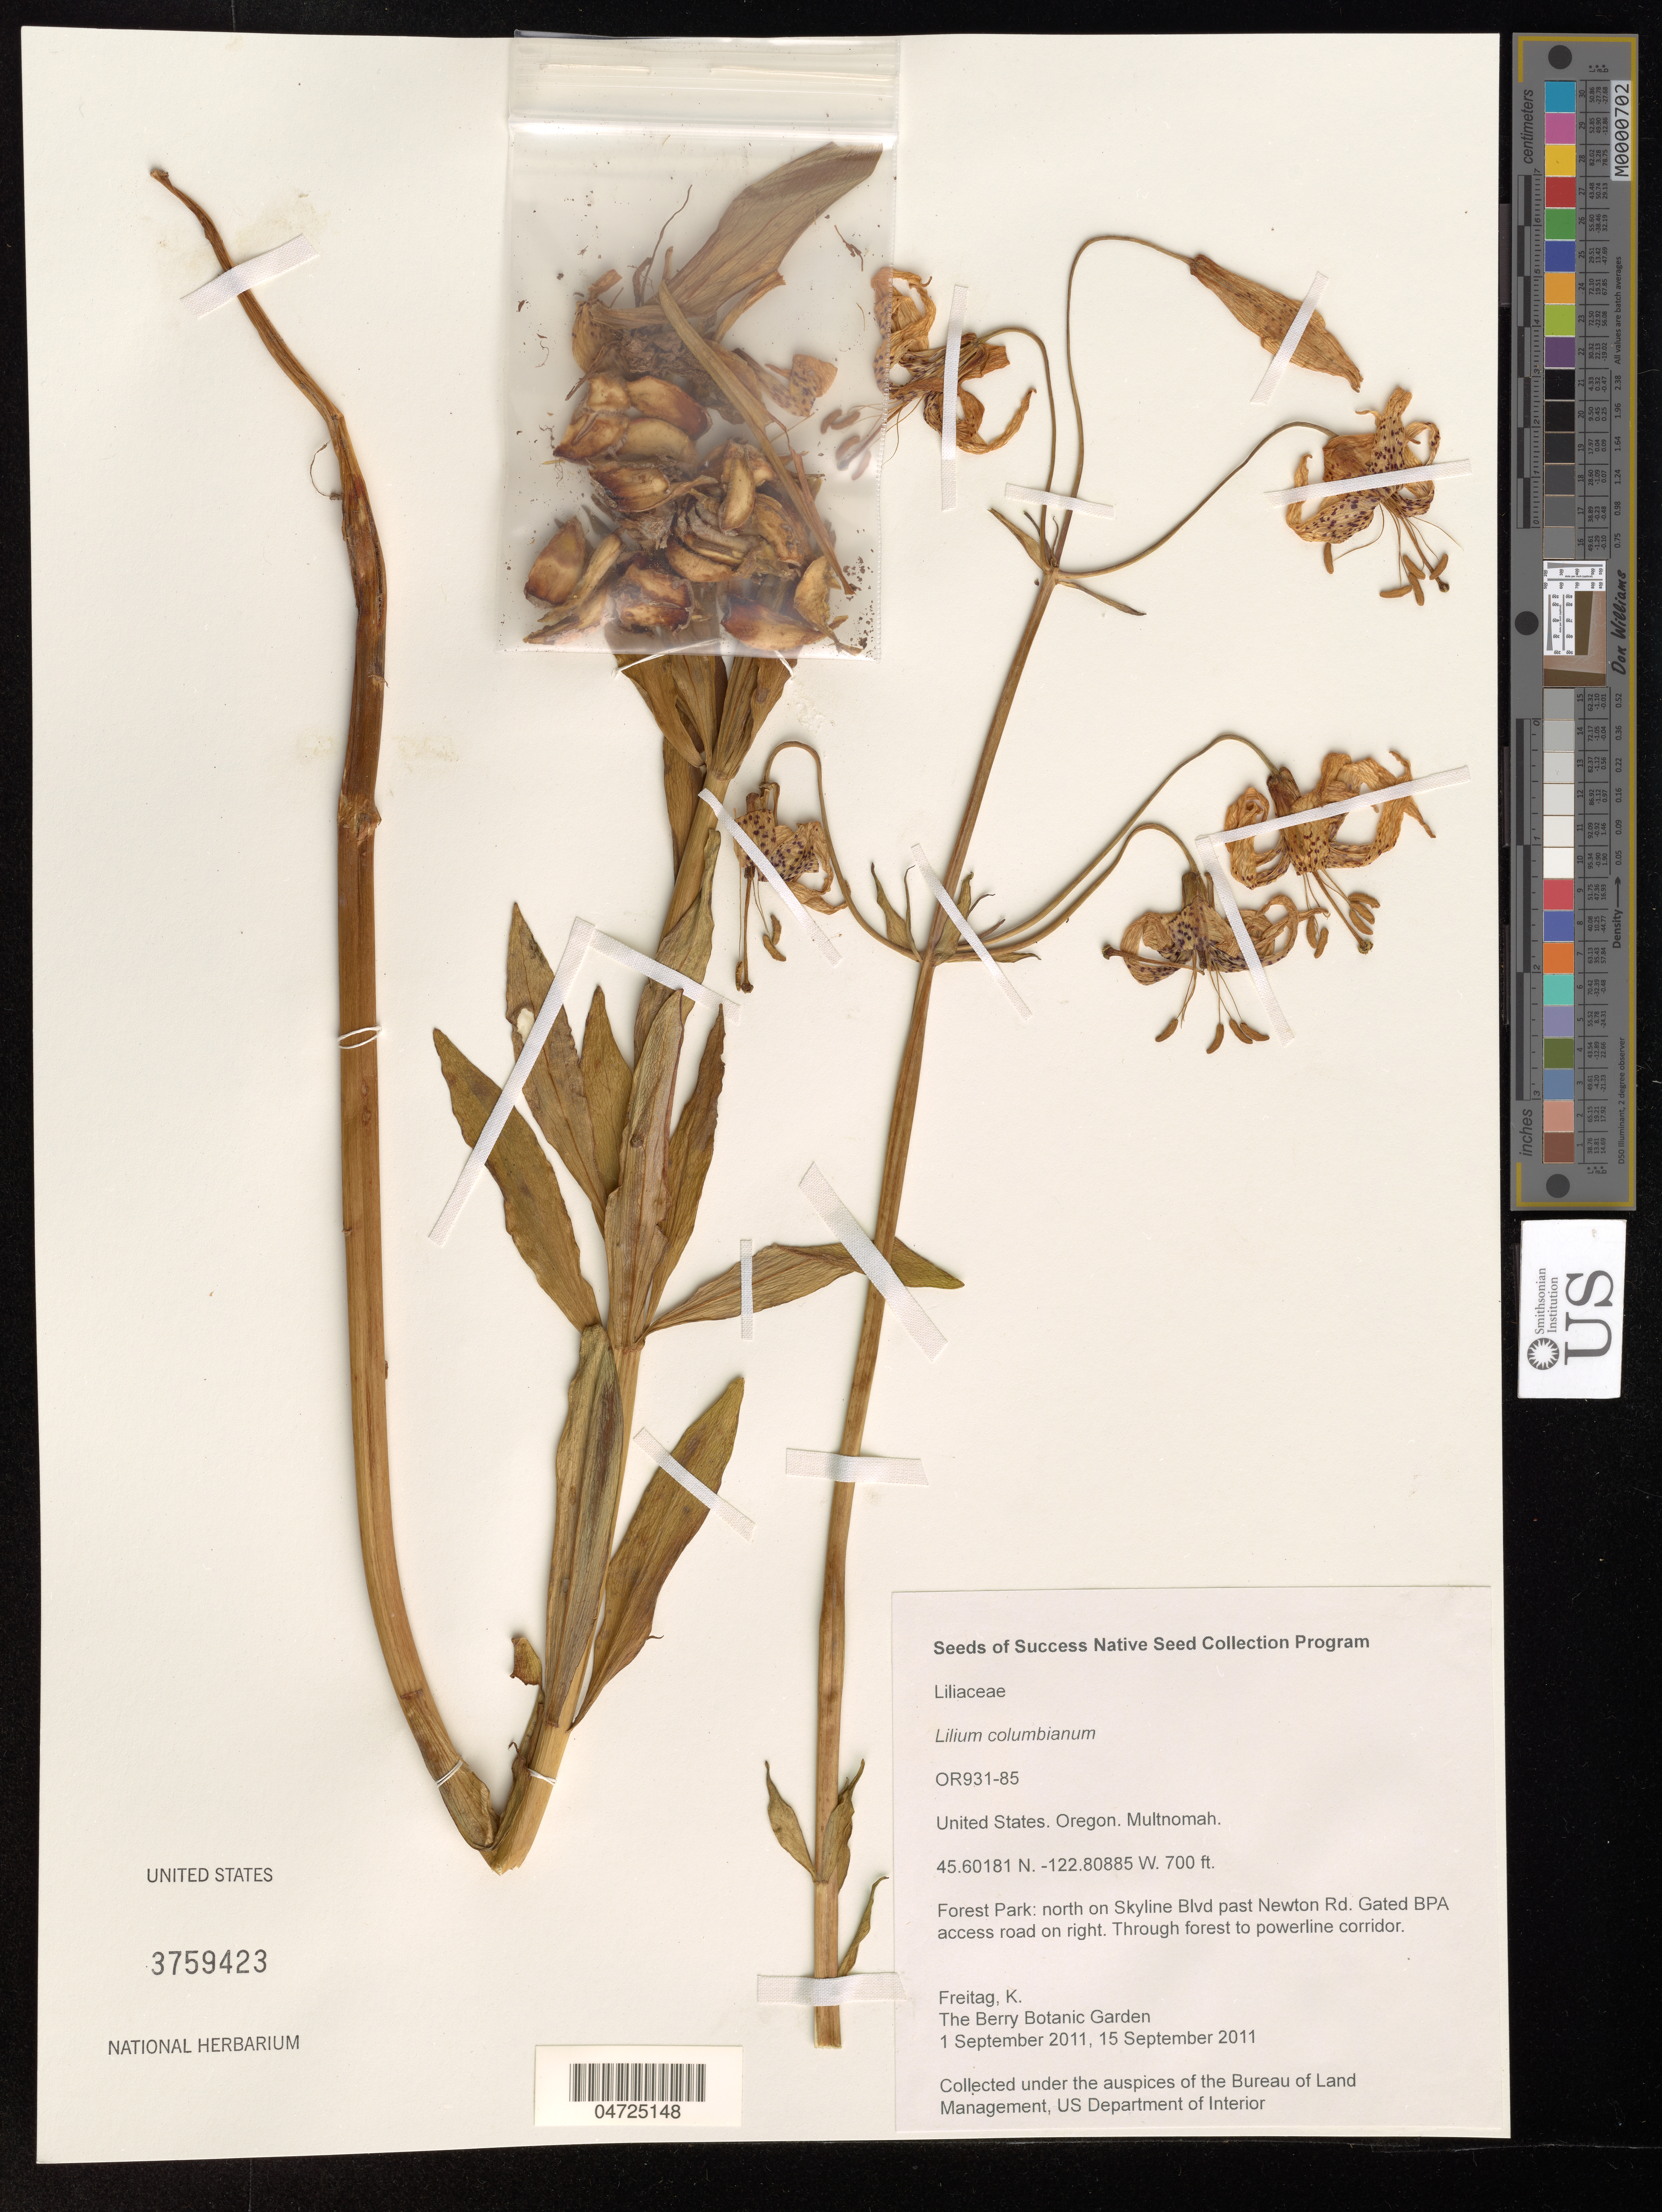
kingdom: Plantae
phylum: Tracheophyta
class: Liliopsida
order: Liliales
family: Liliaceae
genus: Lilium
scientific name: Lilium columbianum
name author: Leichtlin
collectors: K. Freitag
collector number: OR931-85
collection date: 2011-09-01/2011-09-15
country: United States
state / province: Oregon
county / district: Multnomah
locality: Multnomah. Forest Park: north on Skyline Blvd past Newton Rd. Gated BPA access road on right. Through forest to powerline corridor.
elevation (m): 213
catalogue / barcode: US 3759423